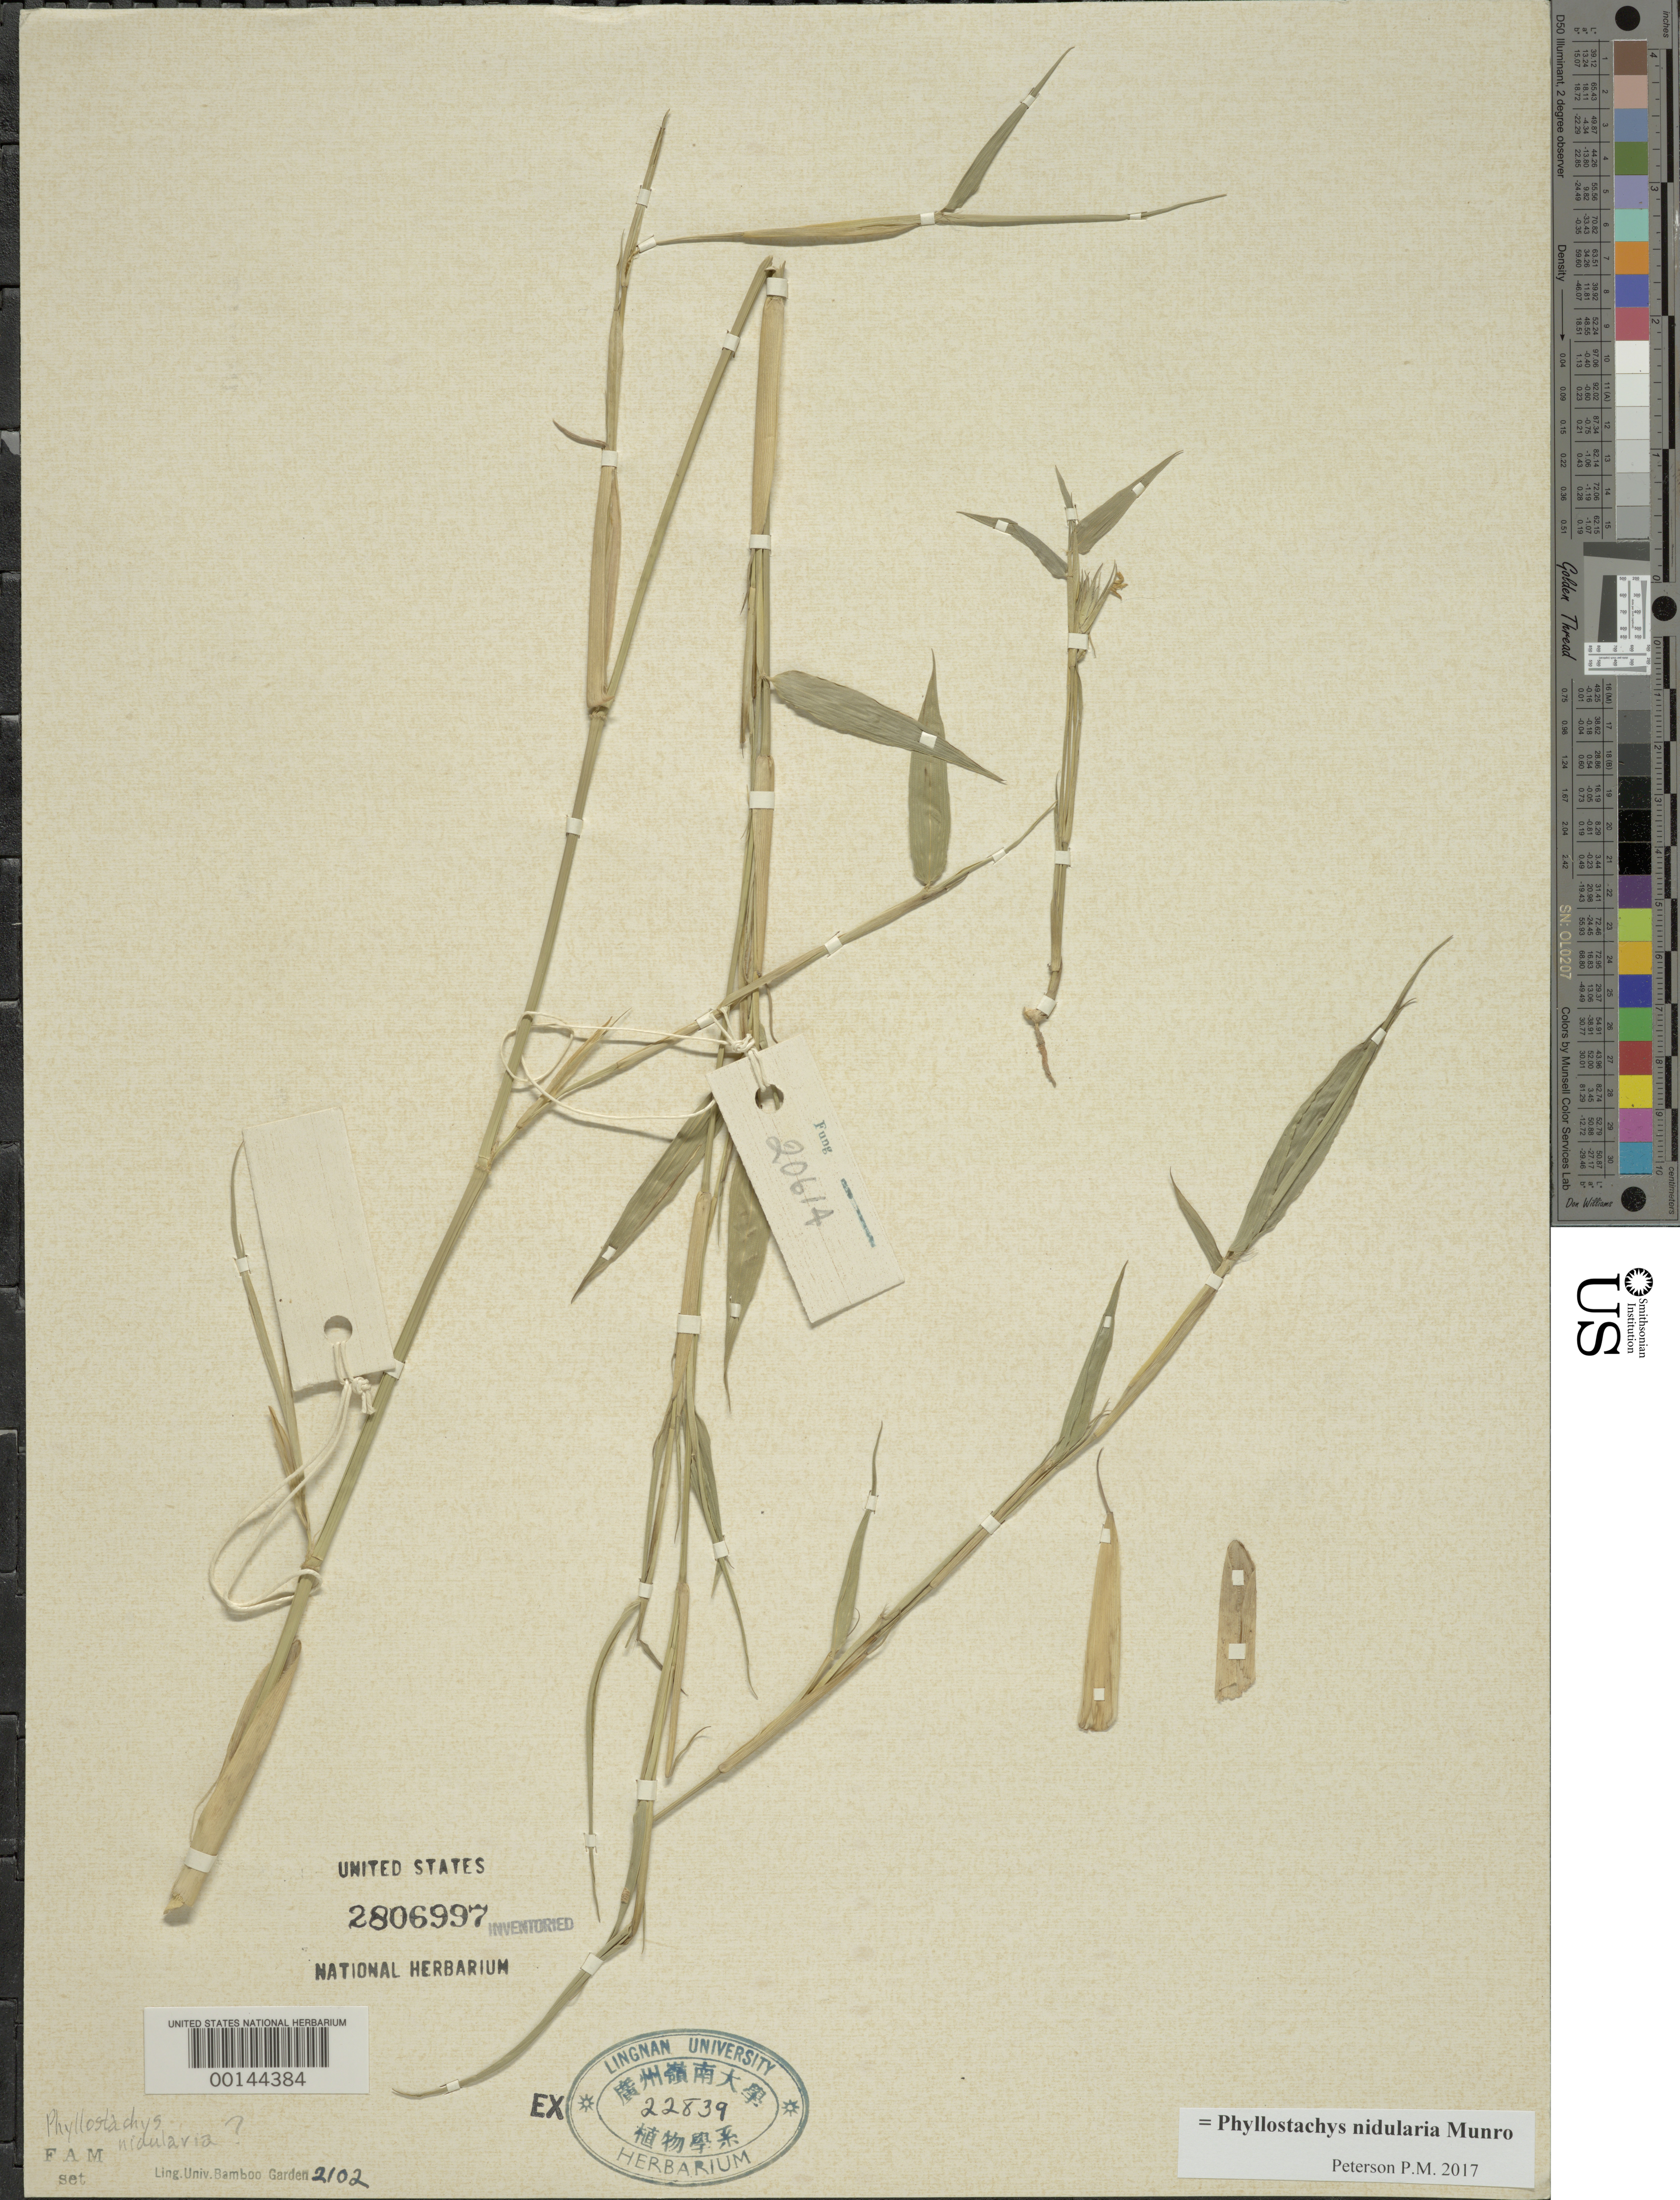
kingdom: Plantae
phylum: Tracheophyta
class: Liliopsida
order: Poales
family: Poaceae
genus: Phyllostachys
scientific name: Phyllostachys nidularia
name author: Munro ex Fenzi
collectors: H. L. Fung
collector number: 20614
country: Panama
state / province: Chiriquí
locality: Around San Felix.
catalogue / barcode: US 2806997